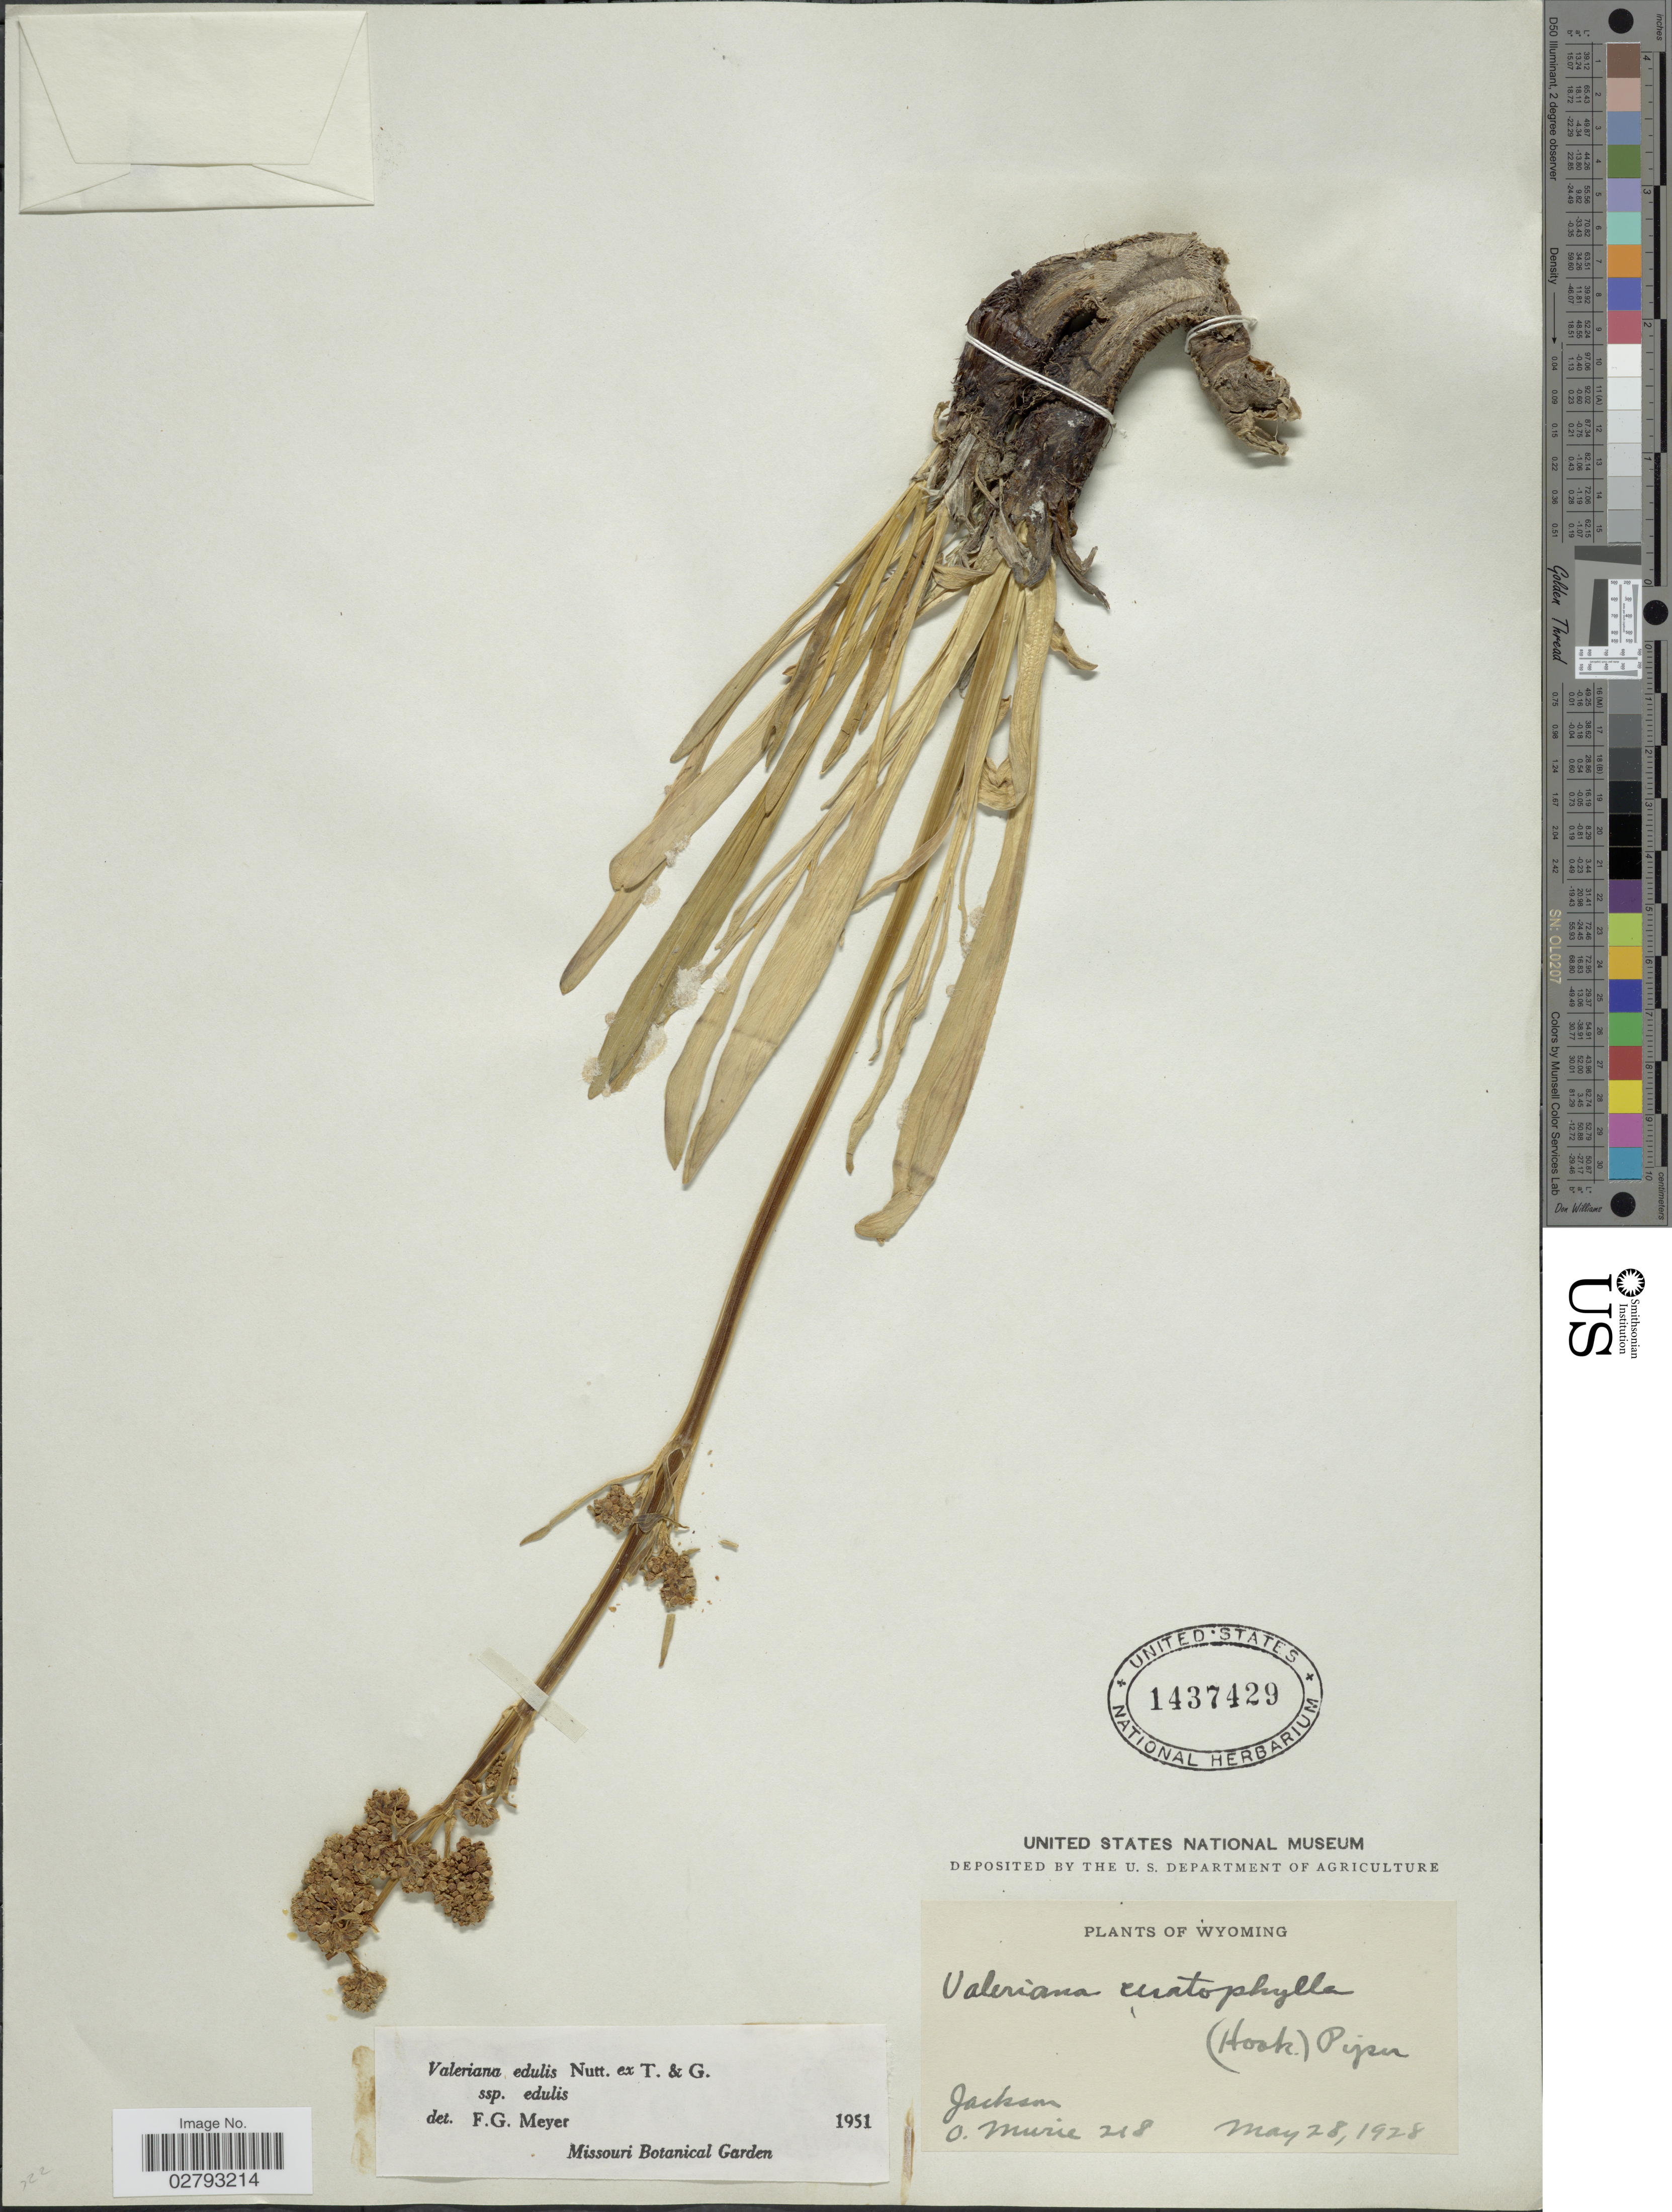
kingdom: Plantae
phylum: Tracheophyta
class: Magnoliopsida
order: Dipsacales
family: Caprifoliaceae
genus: Valeriana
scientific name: Valeriana edulis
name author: Nutt.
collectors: O. Murie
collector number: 218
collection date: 1928-05-28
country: United States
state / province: Wyoming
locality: Jackson.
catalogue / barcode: US 1437429